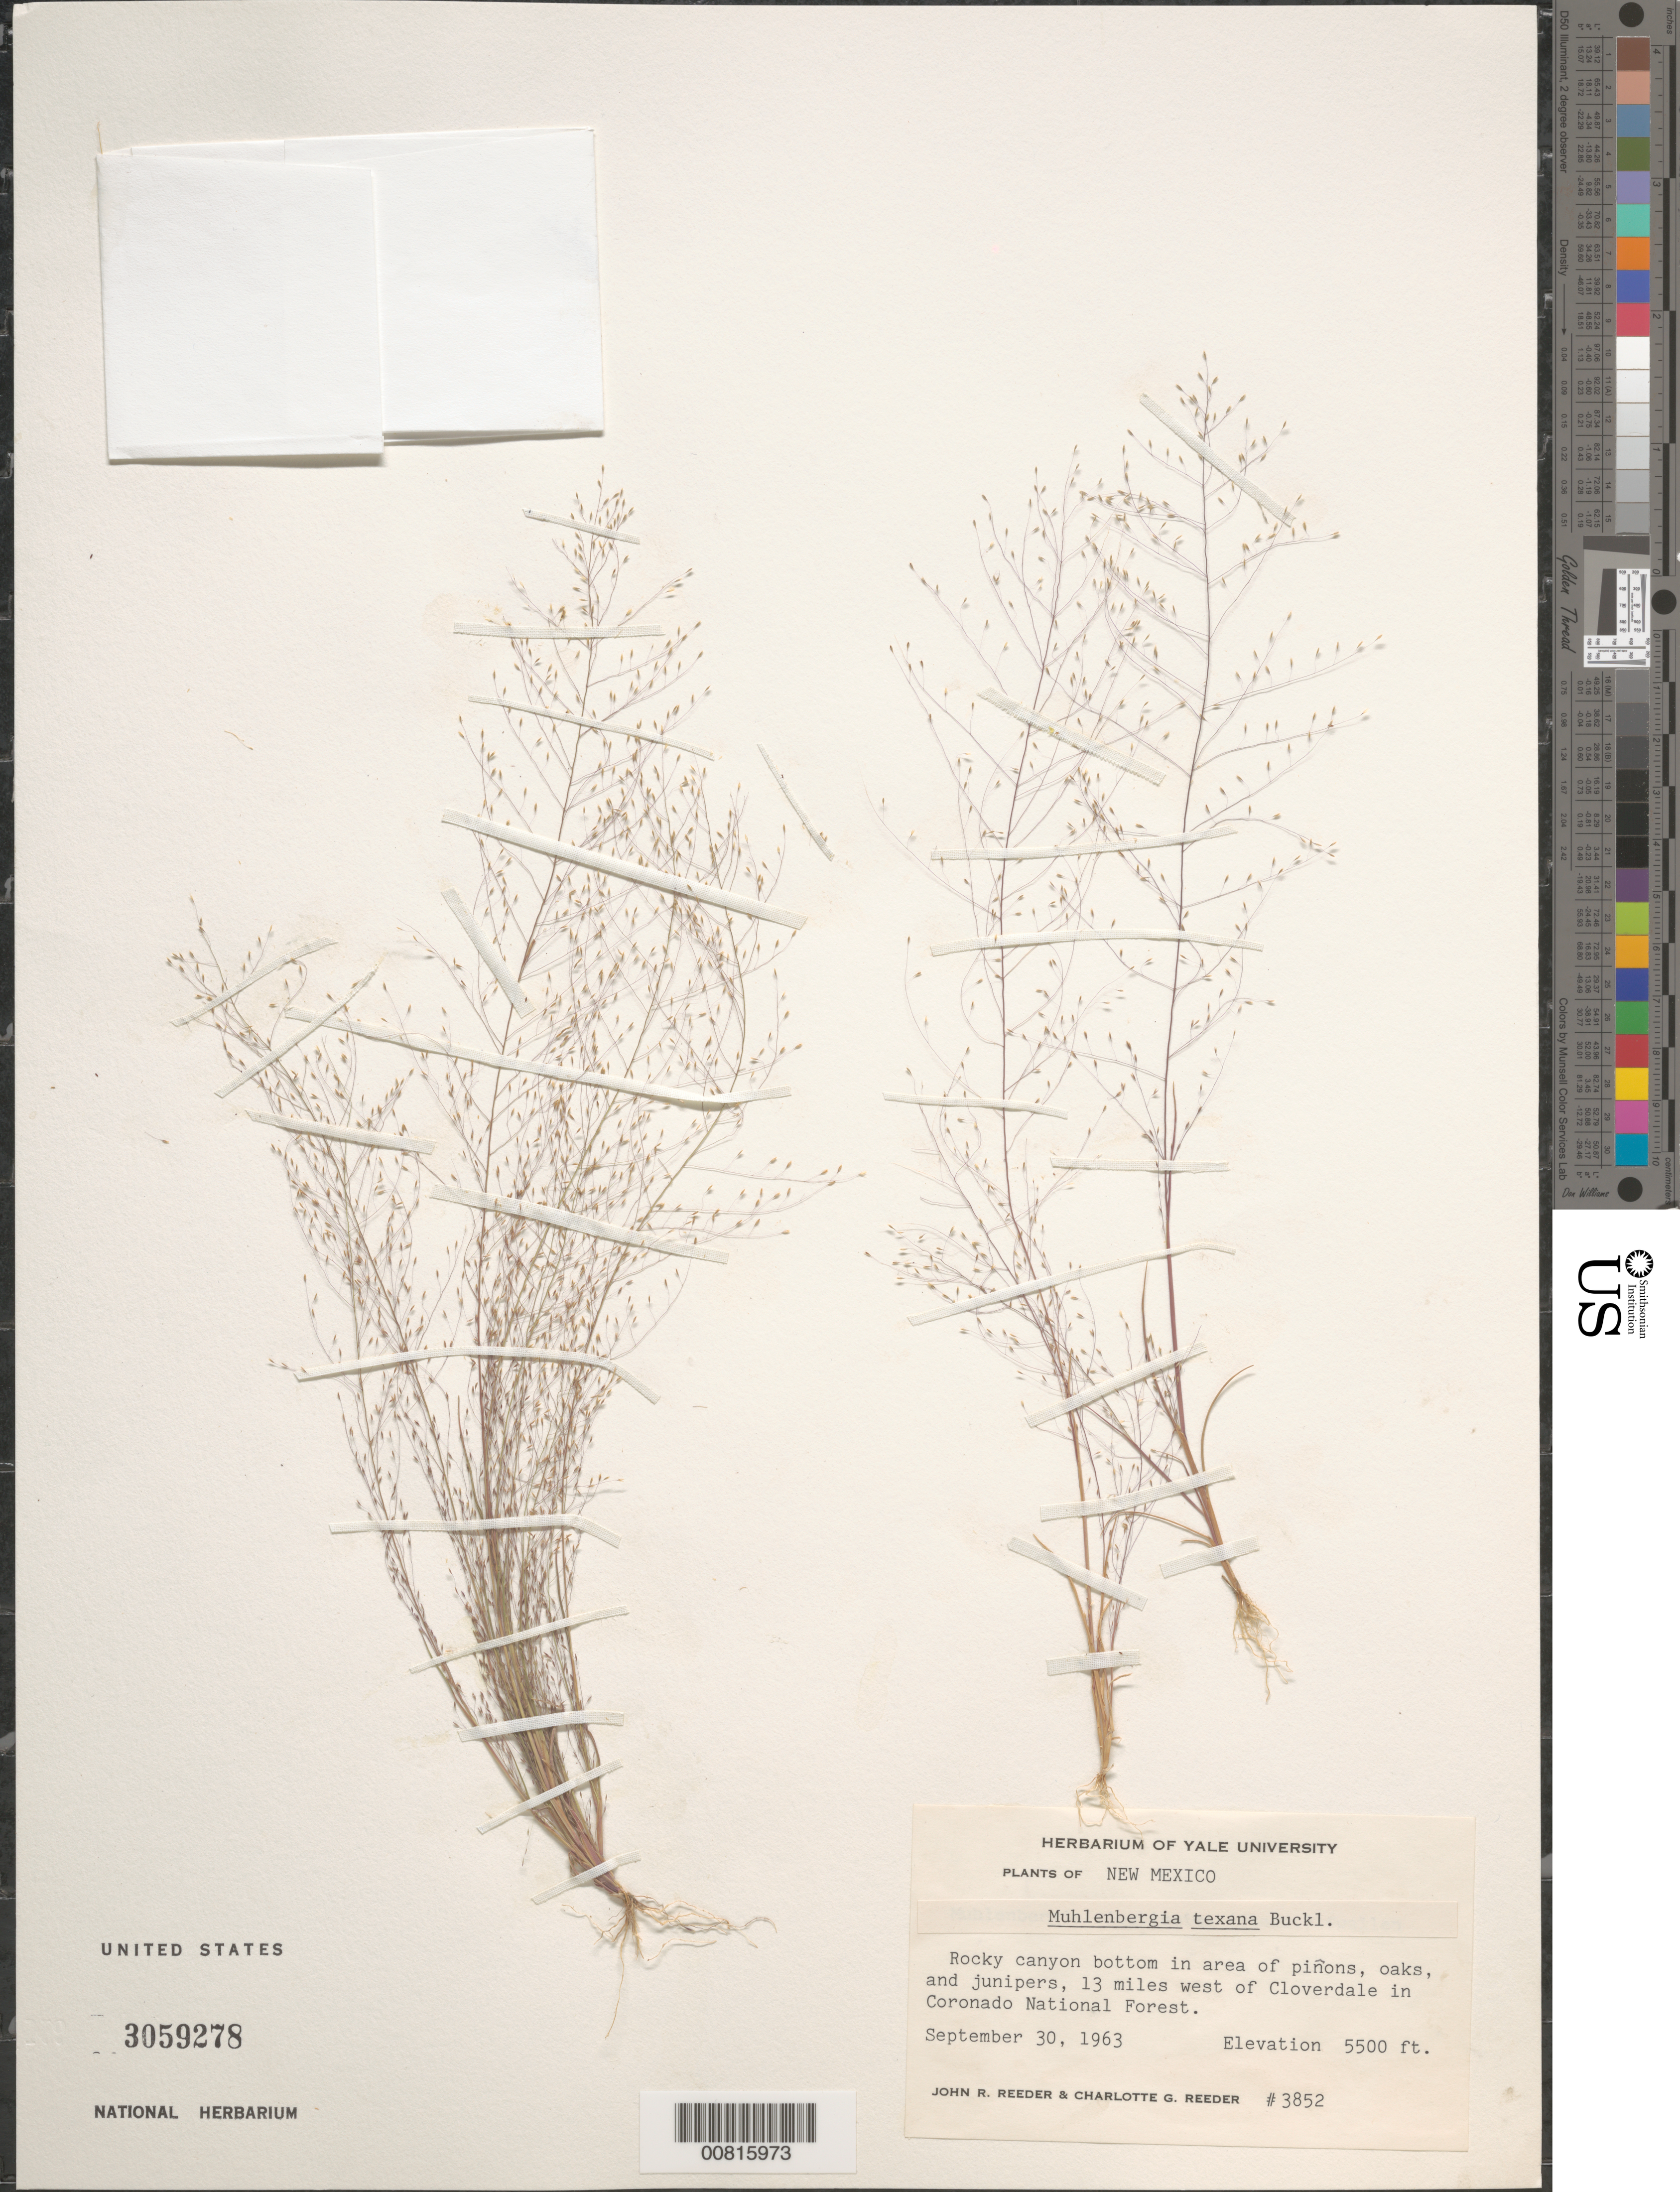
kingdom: Plantae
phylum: Tracheophyta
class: Liliopsida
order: Poales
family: Poaceae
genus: Muhlenbergia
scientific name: Muhlenbergia texana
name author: Buckley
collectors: J. R. Reeder & C. G. Reeder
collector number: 3852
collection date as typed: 30 Sep 1963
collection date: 1963-09-30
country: United States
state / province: New Mexico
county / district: Hidalgo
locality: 13 mi NW of Cloverdale, New Mexico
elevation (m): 1676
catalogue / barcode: US 3059278